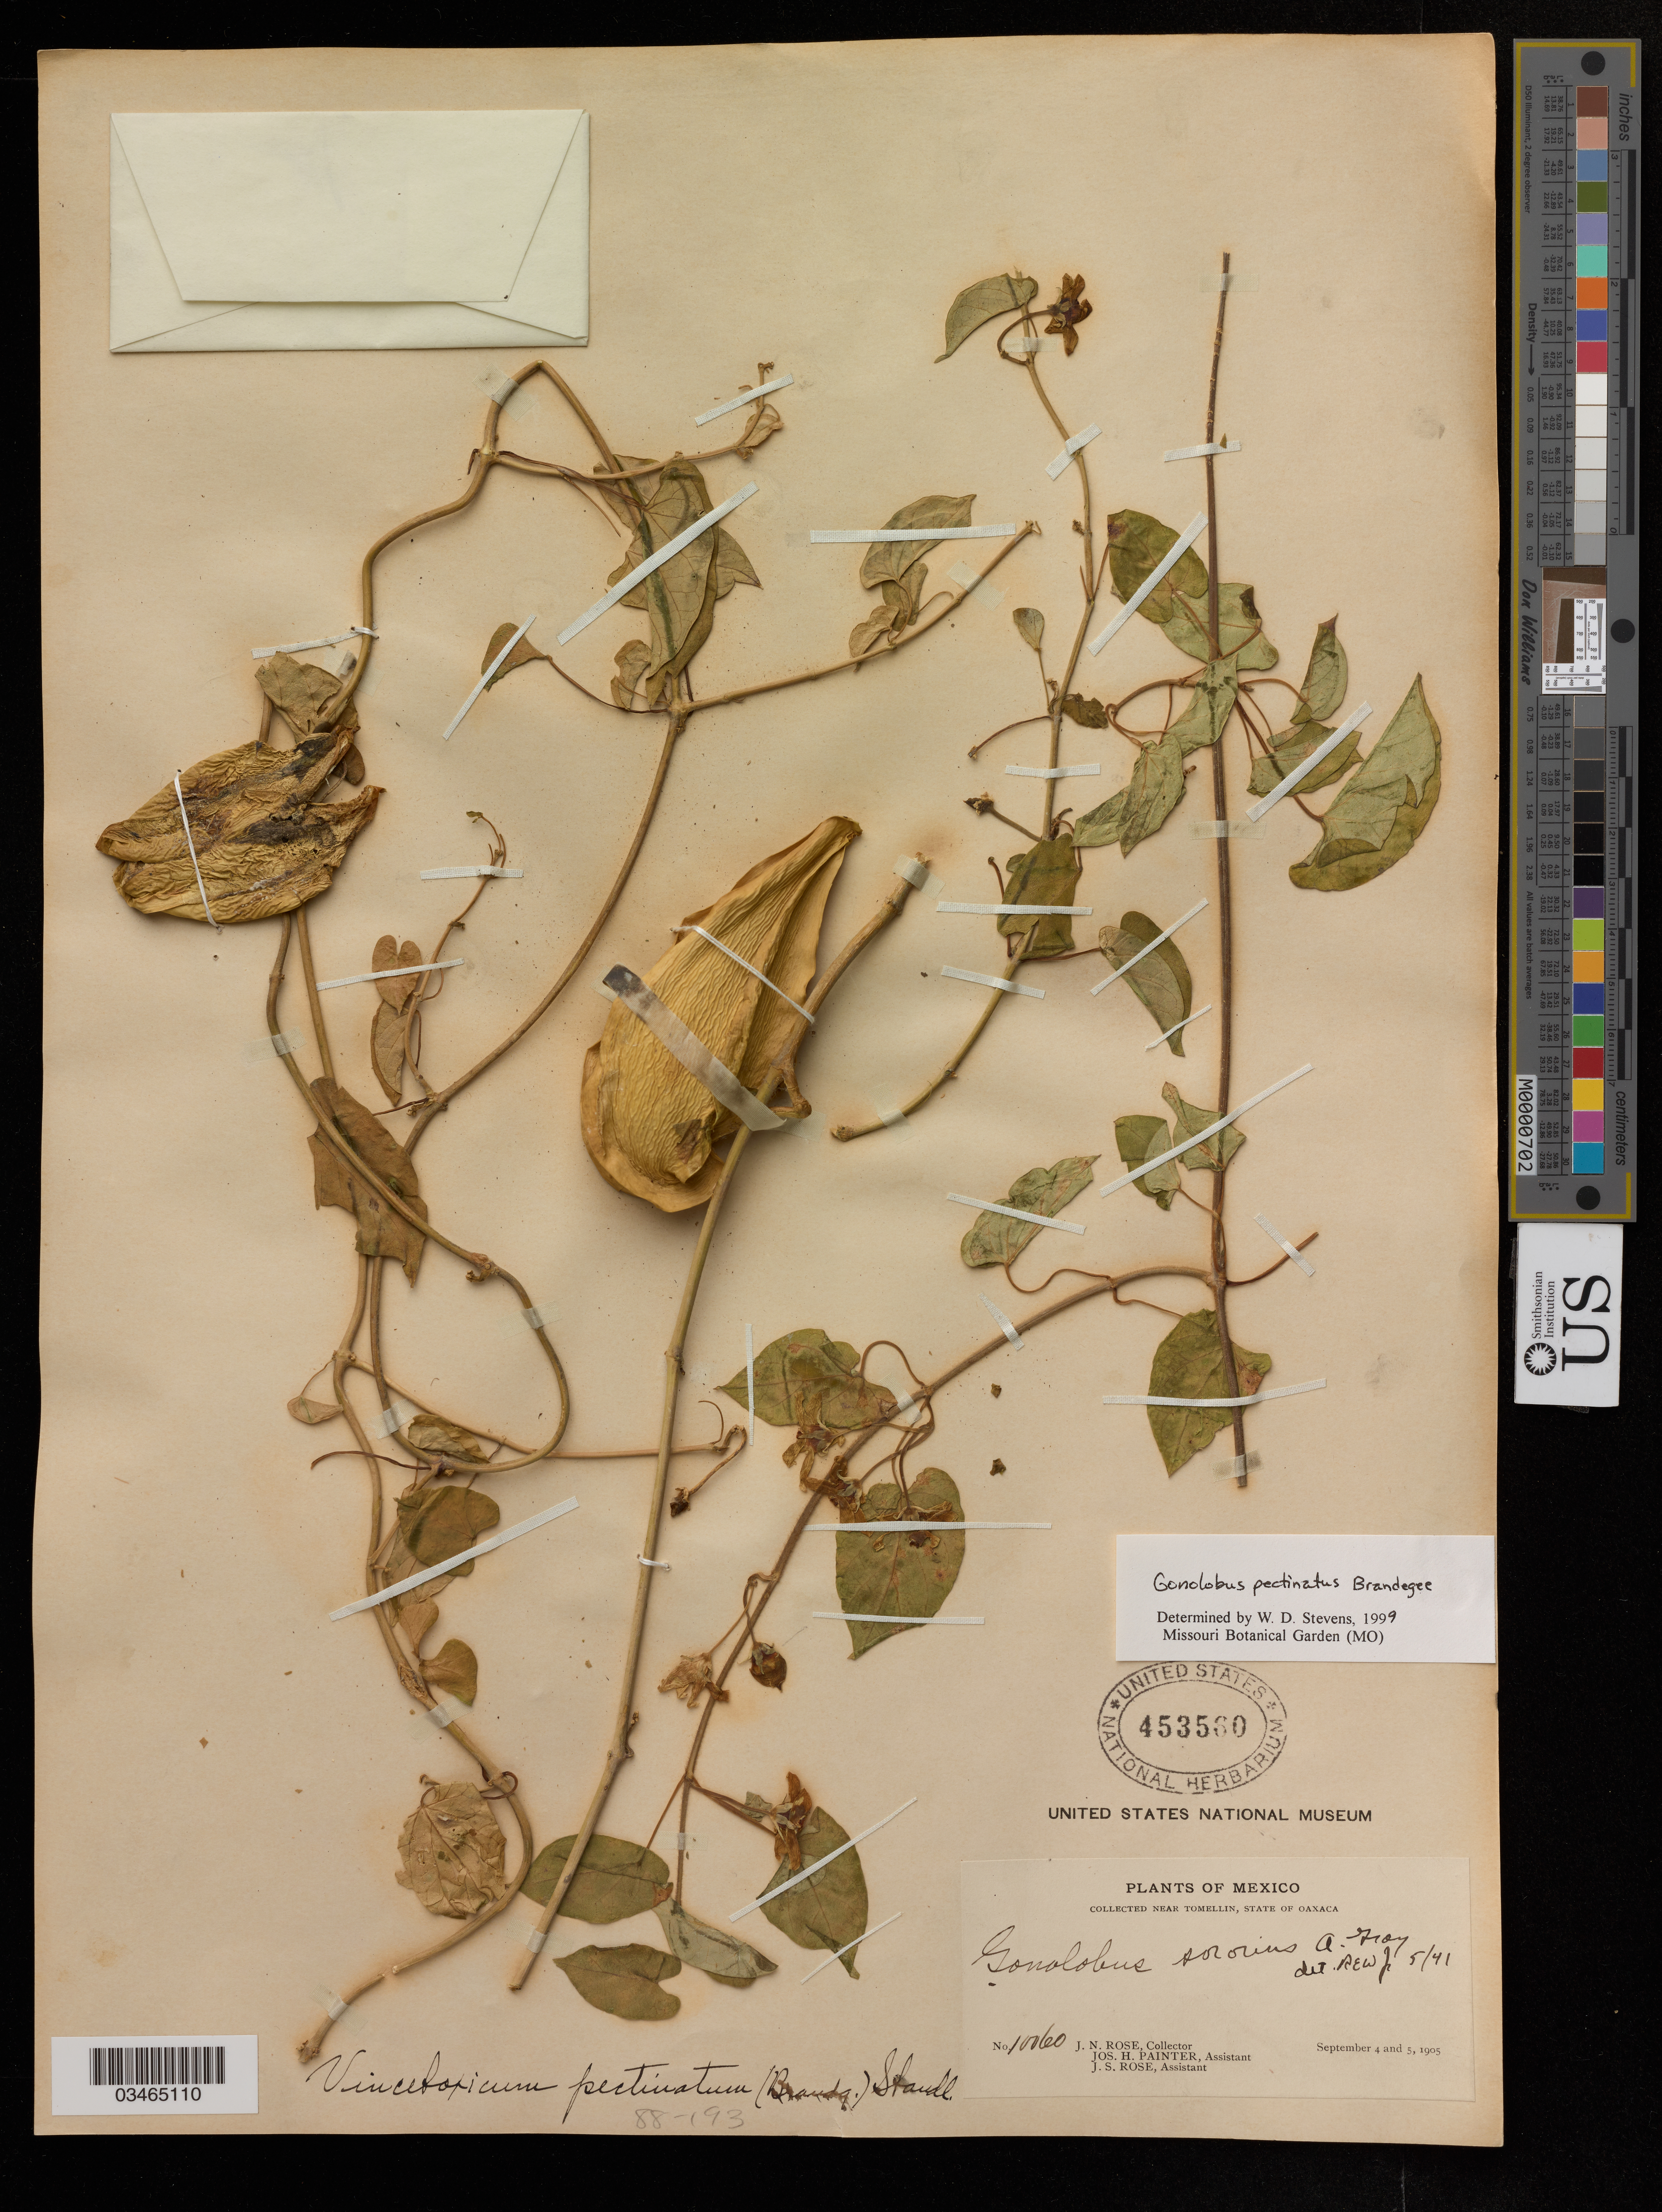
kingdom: Plantae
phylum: Tracheophyta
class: Magnoliopsida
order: Gentianales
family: Apocynaceae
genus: Gonolobus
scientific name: Gonolobus pectinatus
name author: Brandegee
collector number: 10060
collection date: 1905-09-04/1905-09-05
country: Mexico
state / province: Oaxaca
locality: Near Tomellin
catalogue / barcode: US 453560